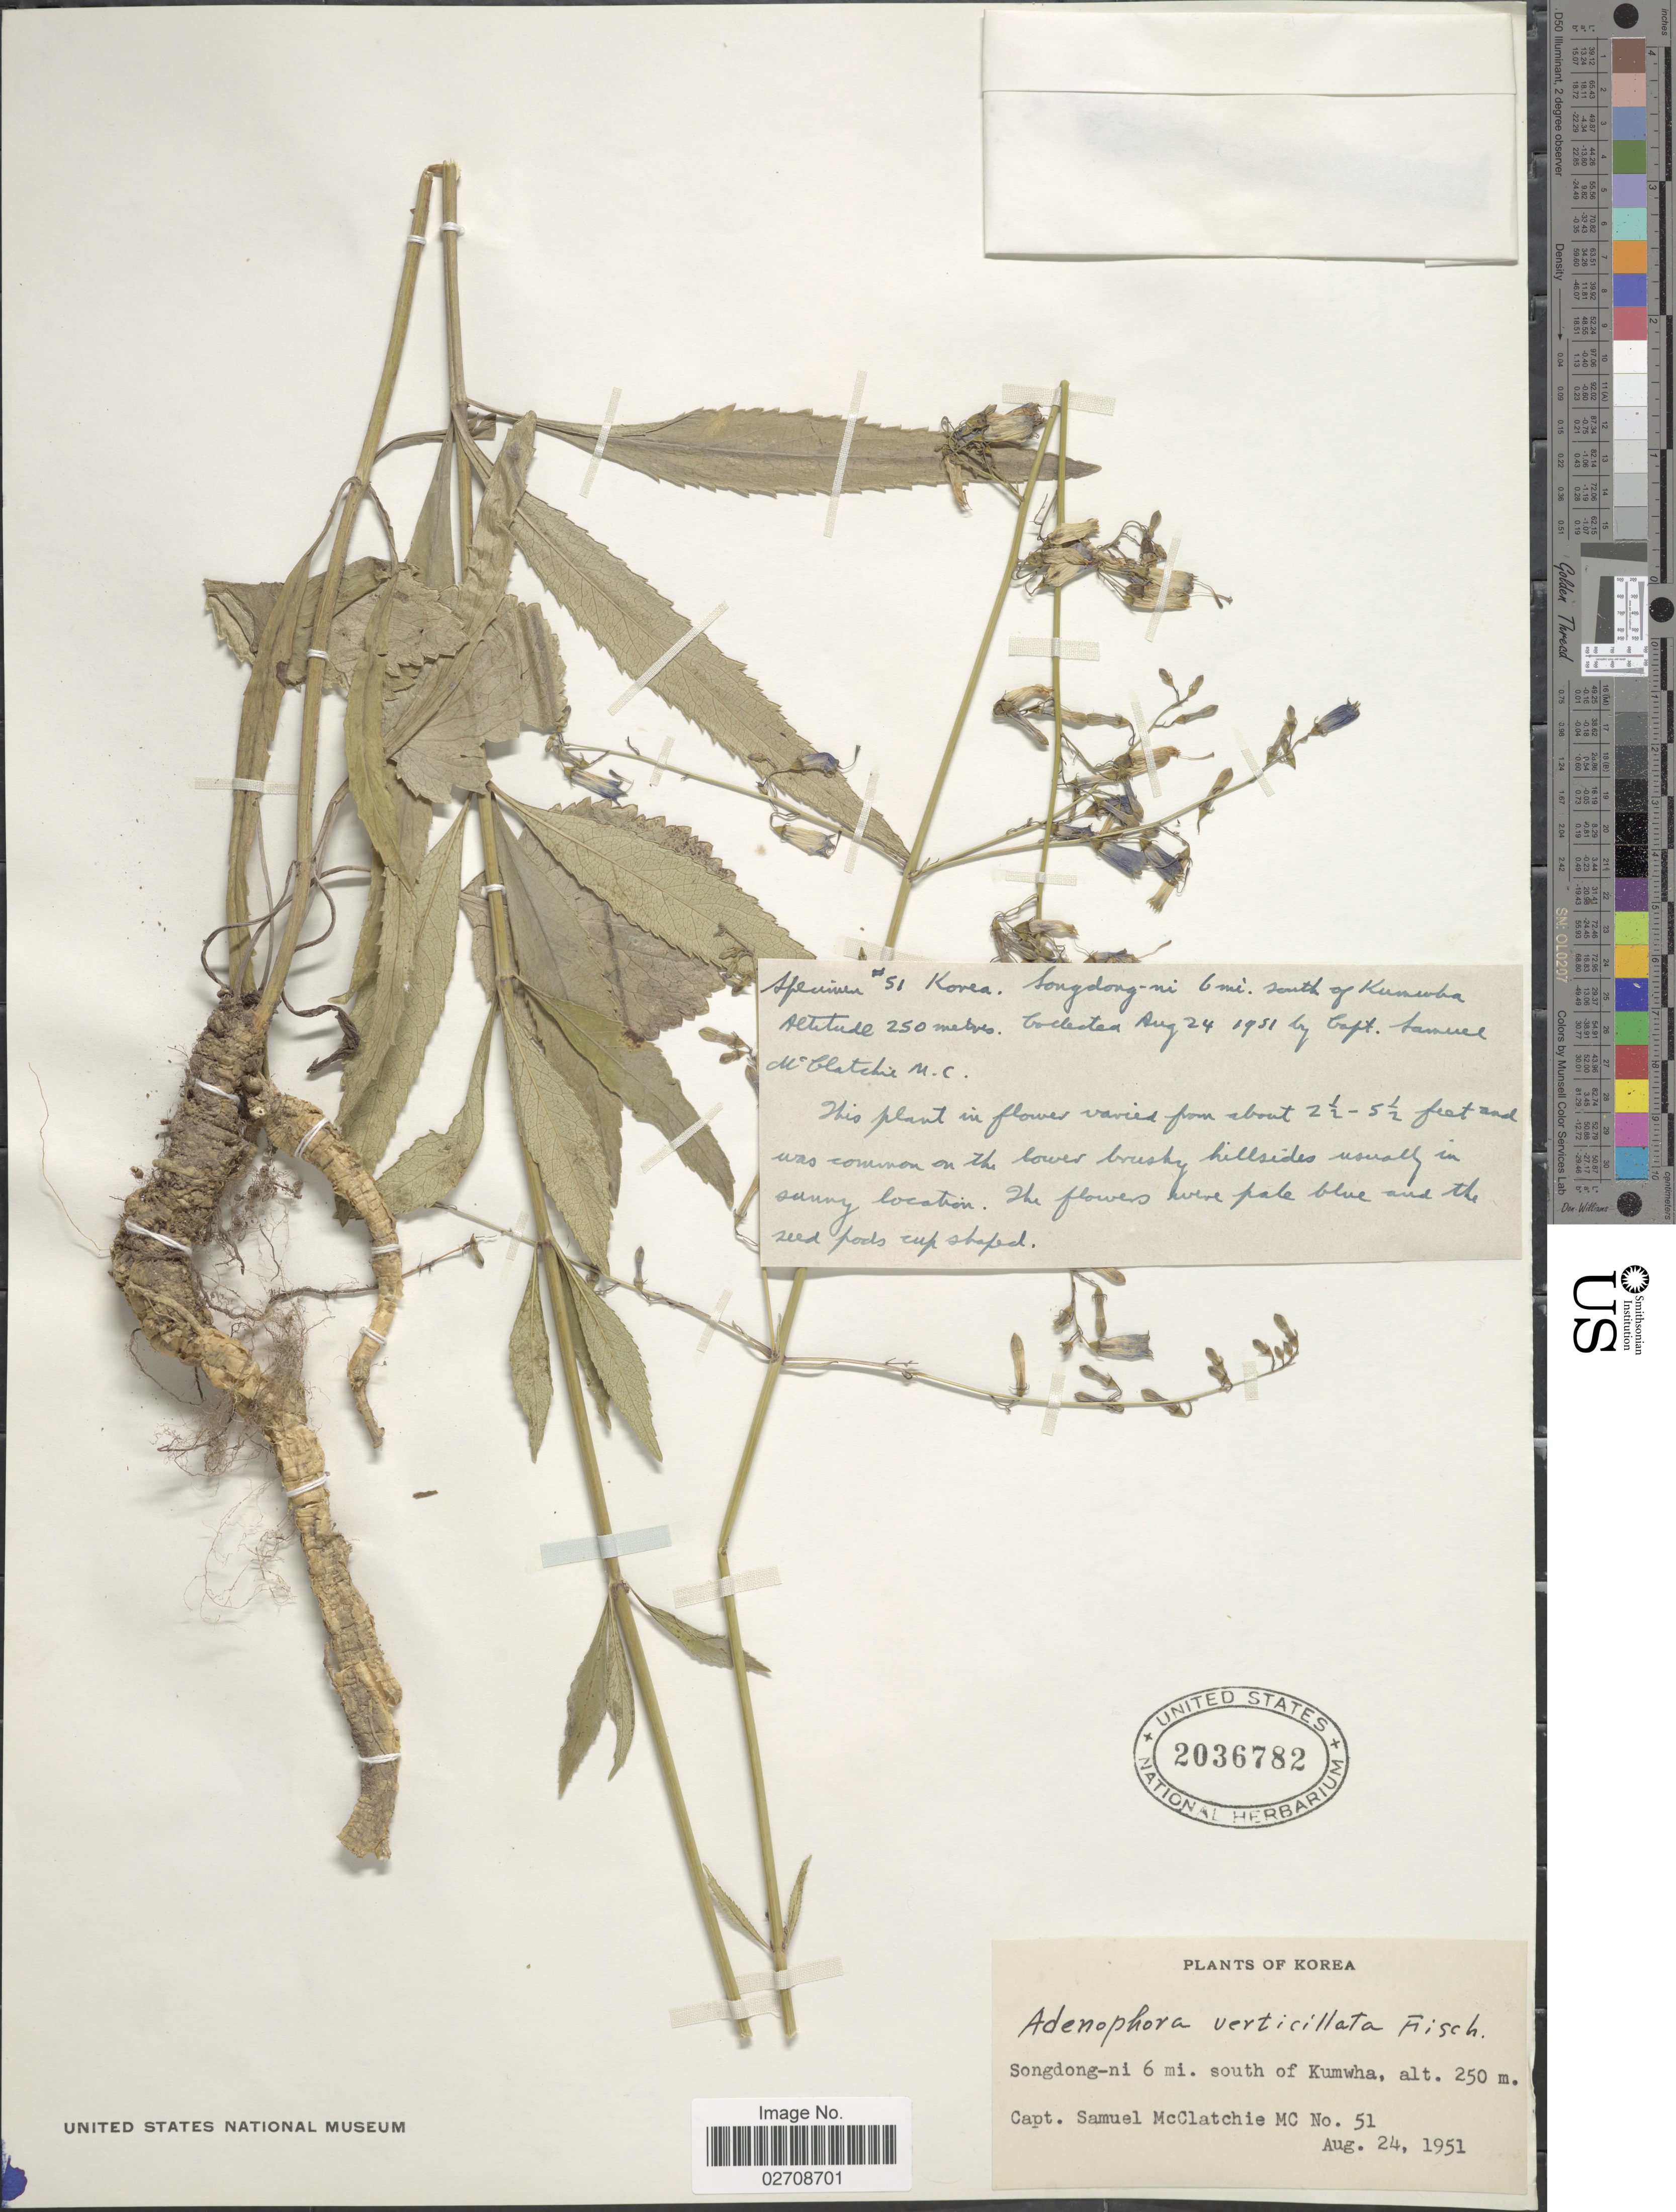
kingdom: Plantae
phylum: Tracheophyta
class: Magnoliopsida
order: Asterales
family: Campanulaceae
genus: Adenophora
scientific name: Adenophora triphylla var. japonica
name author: (Regel) H. Hara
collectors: S. McClatchie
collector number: MC 51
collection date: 1951-08-24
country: South Korea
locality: Songdong-ni 6 mi. south of Kumwha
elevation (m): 250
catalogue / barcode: US 2036782